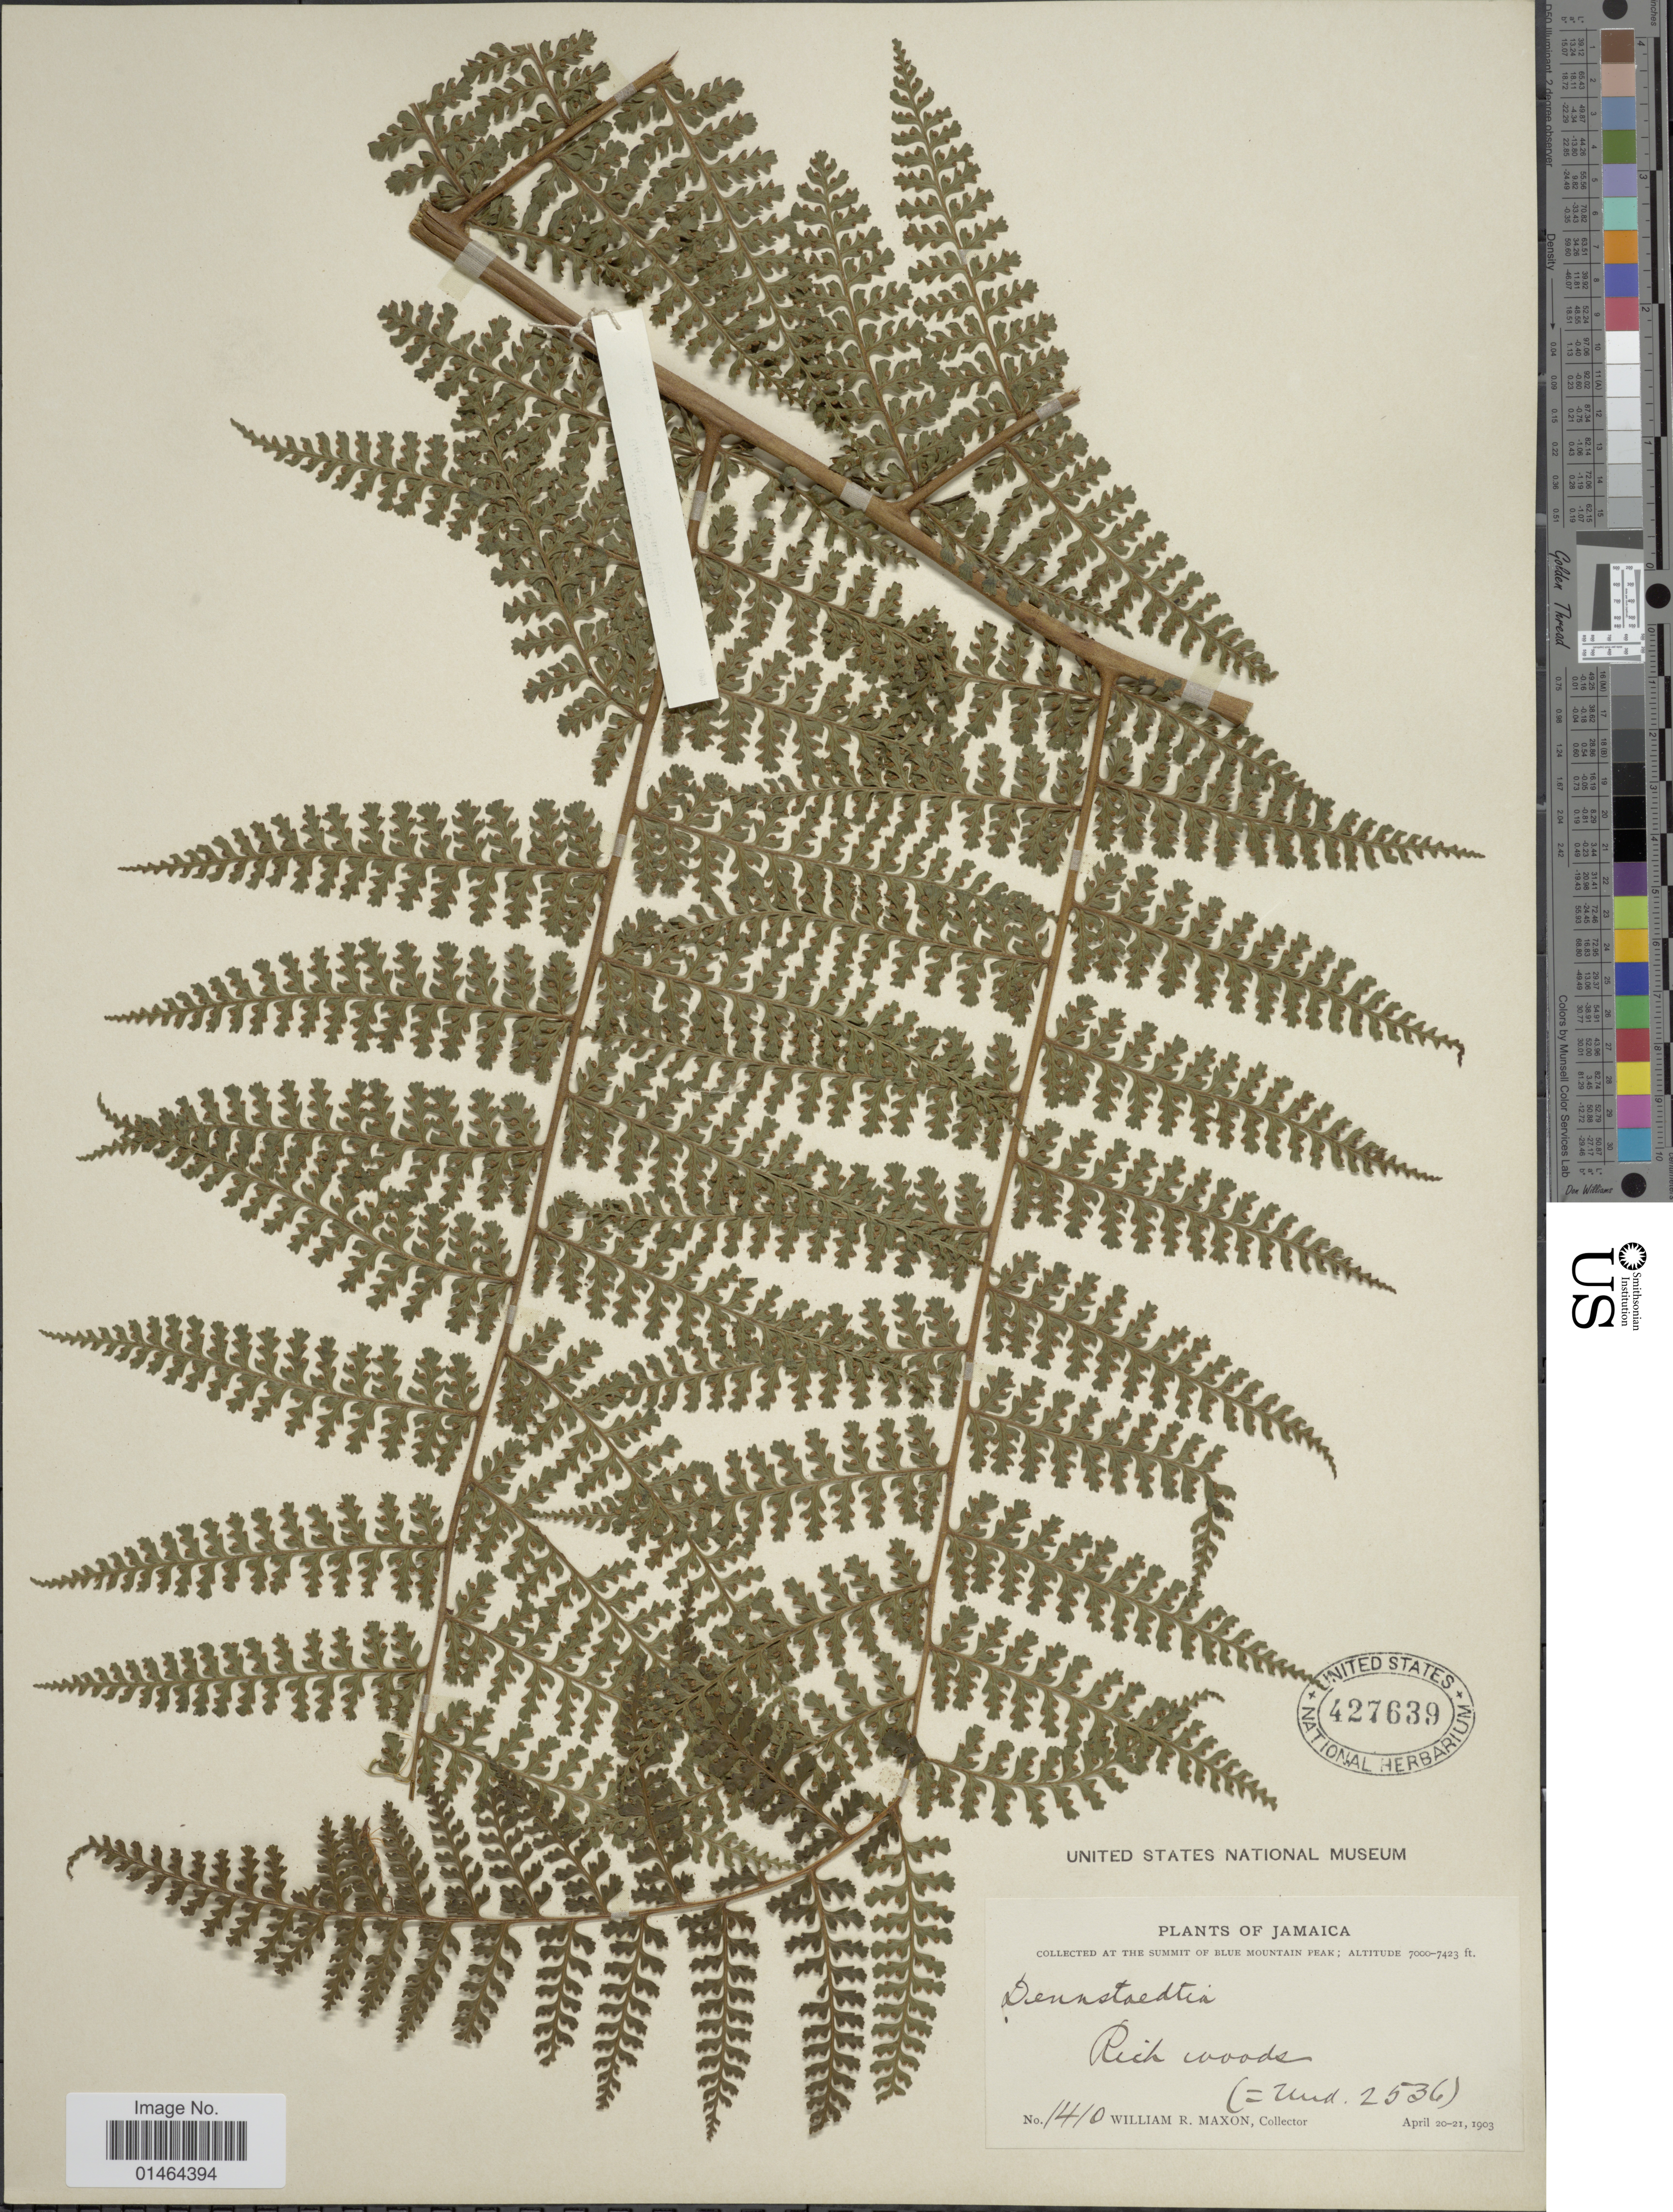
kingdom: Plantae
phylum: Tracheophyta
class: Polypodiopsida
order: Polypodiales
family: Dennstaedtiaceae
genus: Dennstaedtia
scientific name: Dennstaedtia cornuta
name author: (Kaulf.) Mett.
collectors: W. R. Maxon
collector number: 1410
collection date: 1903-04-20/1903-04-21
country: Jamaica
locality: At the summit of Blue Mountain Peak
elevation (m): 2134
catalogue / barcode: US 427639